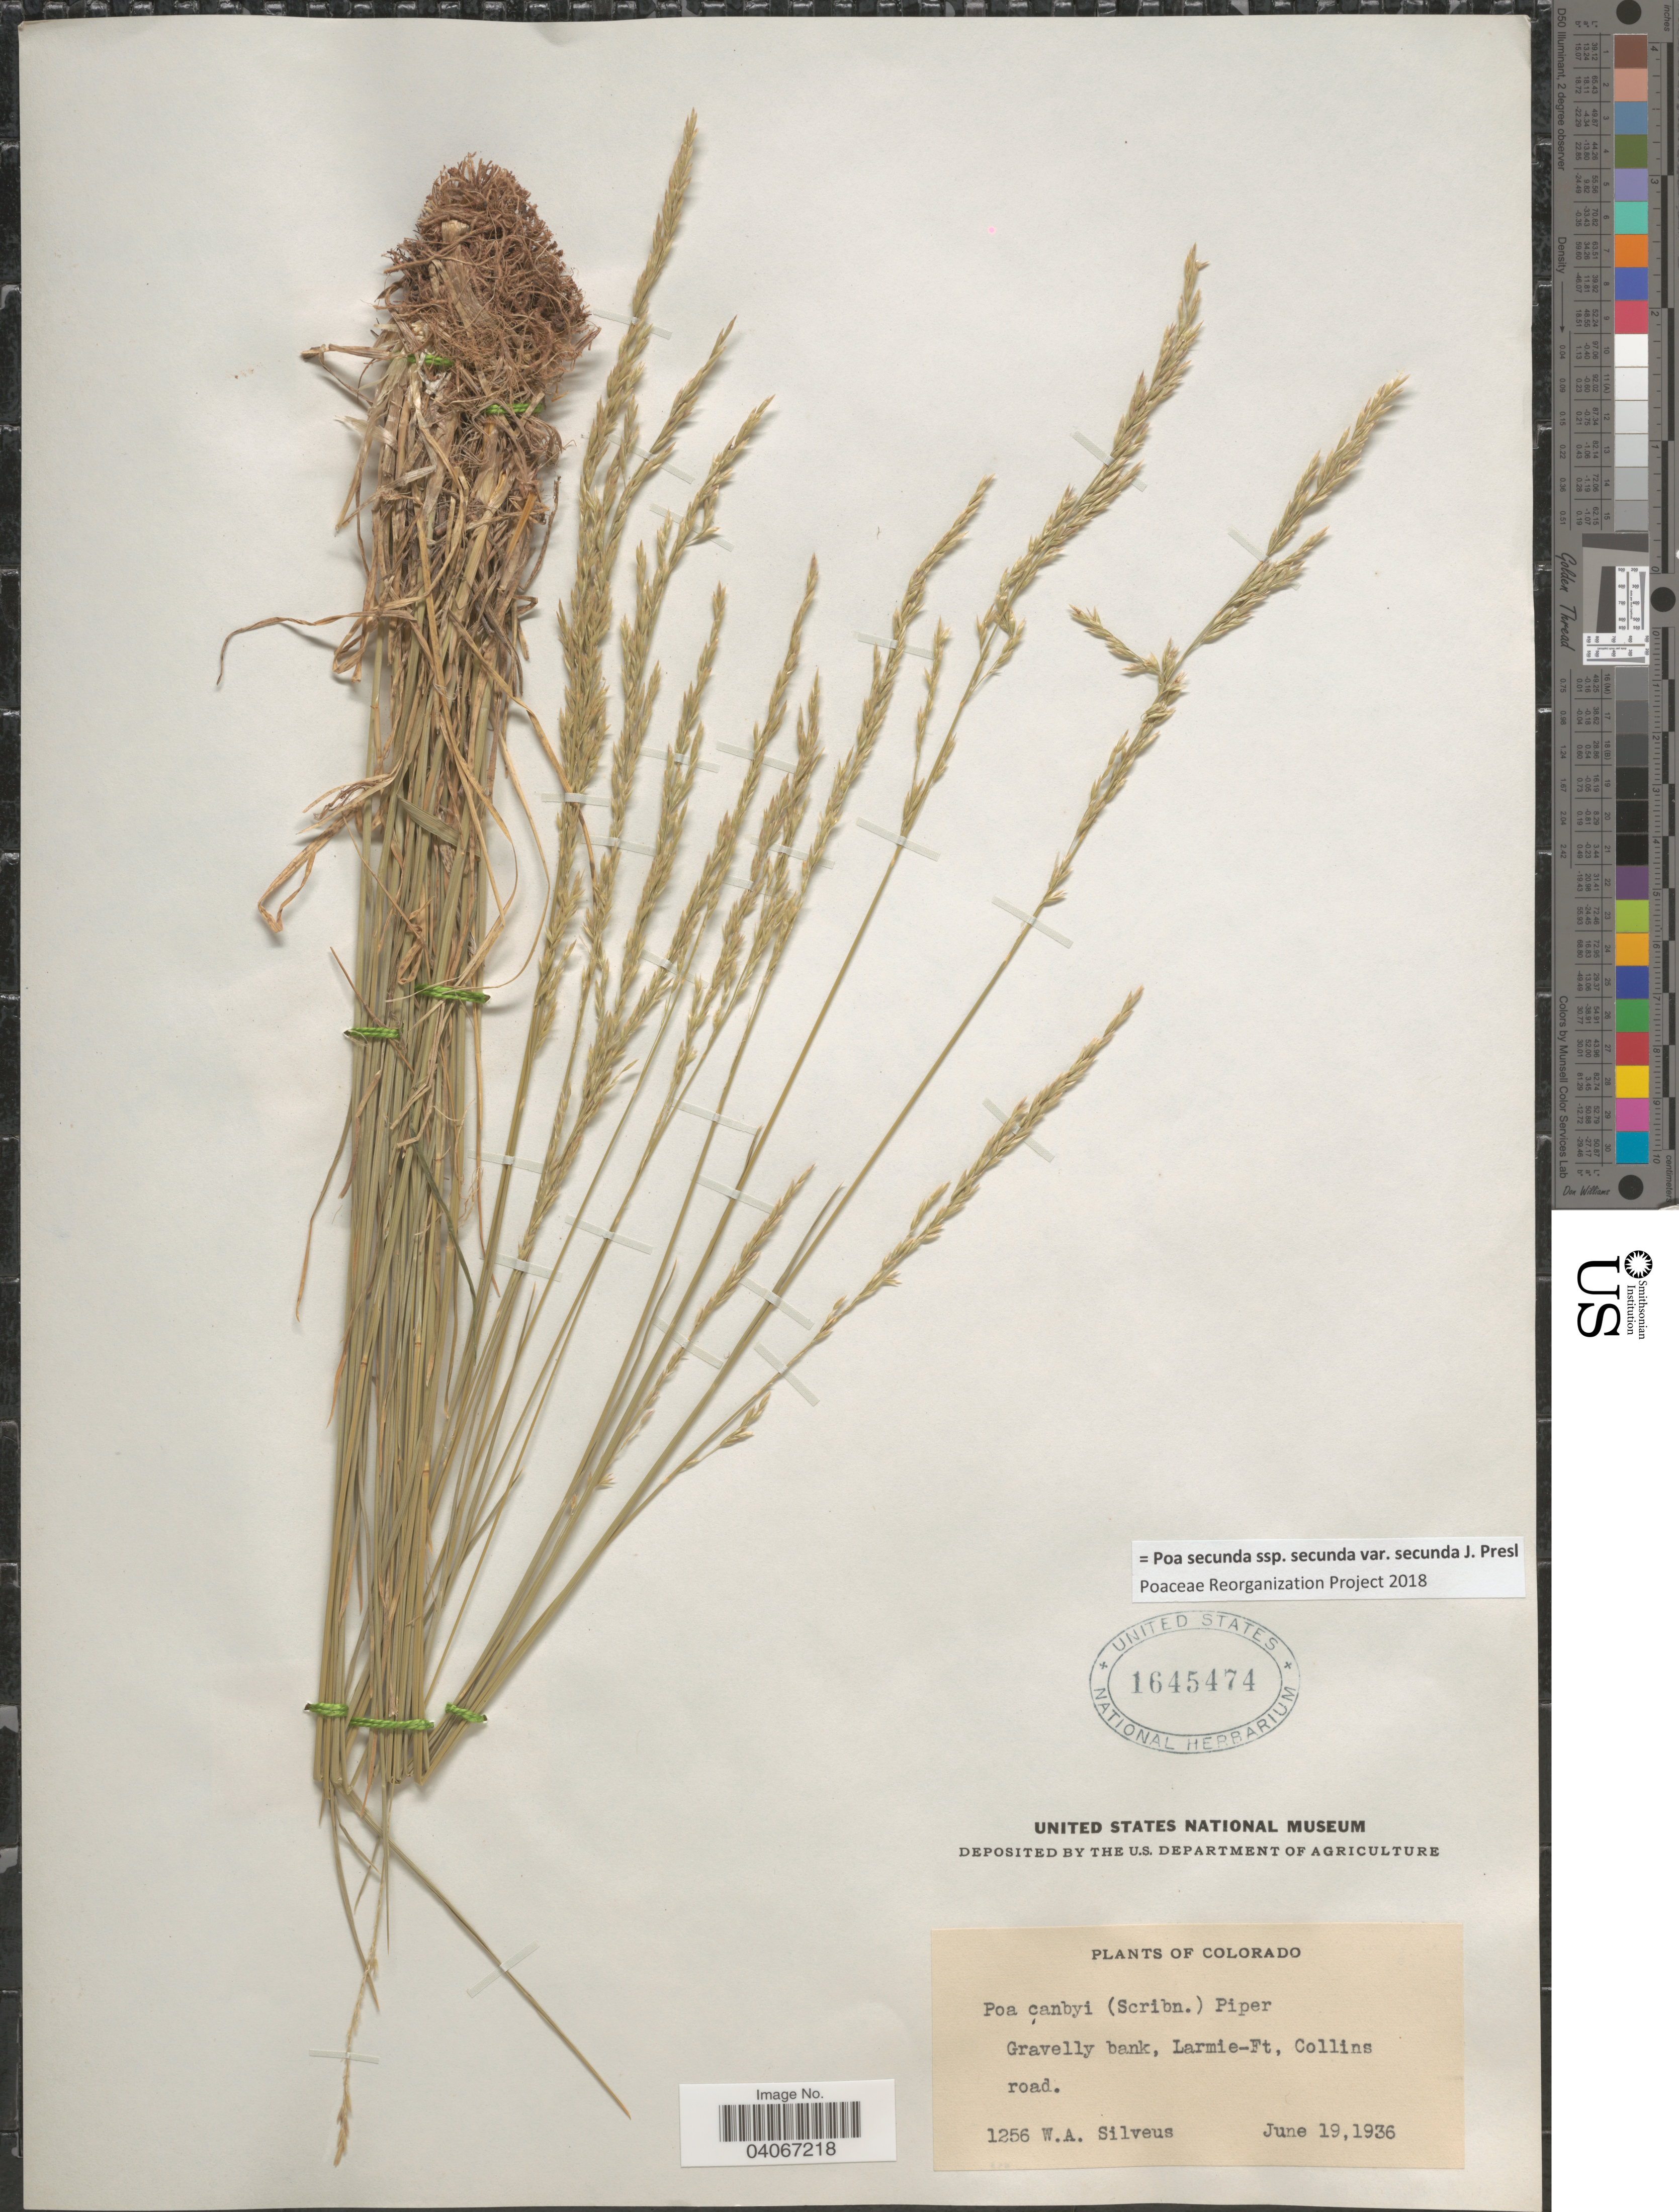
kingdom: Plantae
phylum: Tracheophyta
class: Liliopsida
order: Poales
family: Poaceae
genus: Poa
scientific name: Poa secunda subsp. secunda var. secunda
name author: J. Presl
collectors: W. Silveus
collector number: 1256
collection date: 1936-06-19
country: United States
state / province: Colorado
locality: Gravelly bank, Larmie-Ft, Collins road.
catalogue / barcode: US 1645474